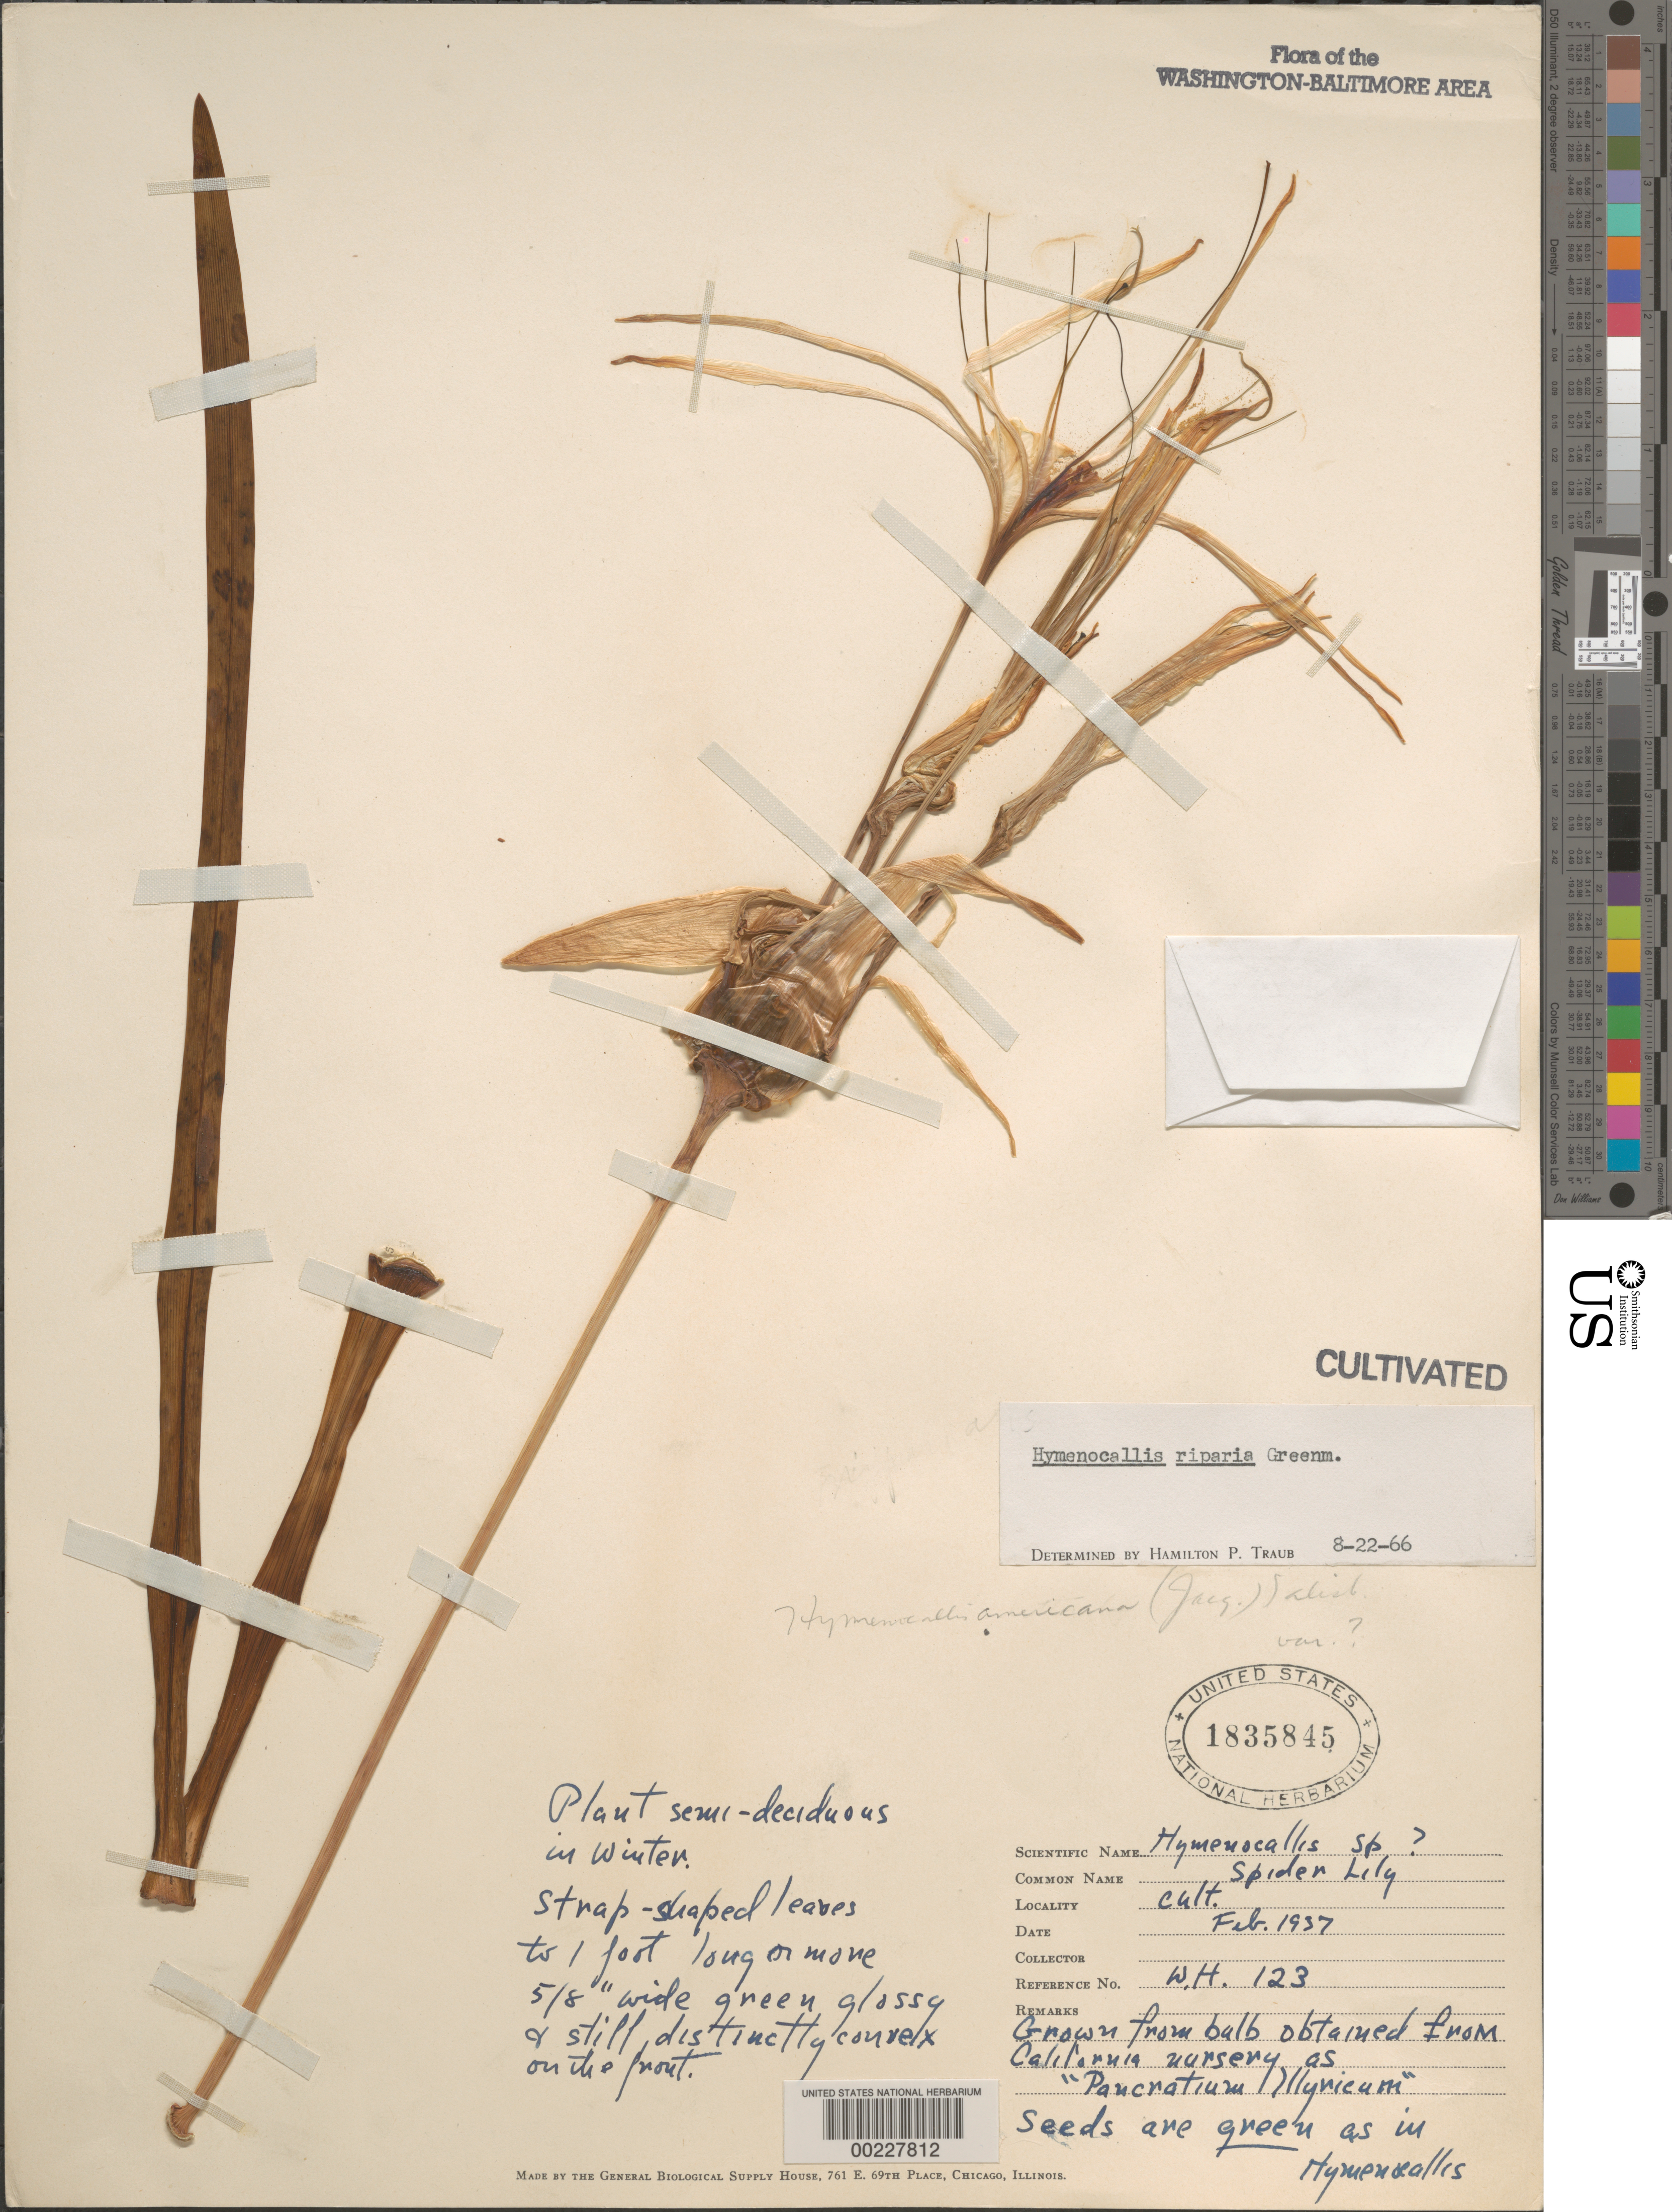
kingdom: Plantae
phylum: Tracheophyta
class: Liliopsida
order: Asparagales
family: Amaryllidaceae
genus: Hymenocallis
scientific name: Hymenocallis riparia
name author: Greenm.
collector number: W.H. 123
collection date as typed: Feb 1937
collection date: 1937-02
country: United States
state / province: District of Columbia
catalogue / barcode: US 1835845